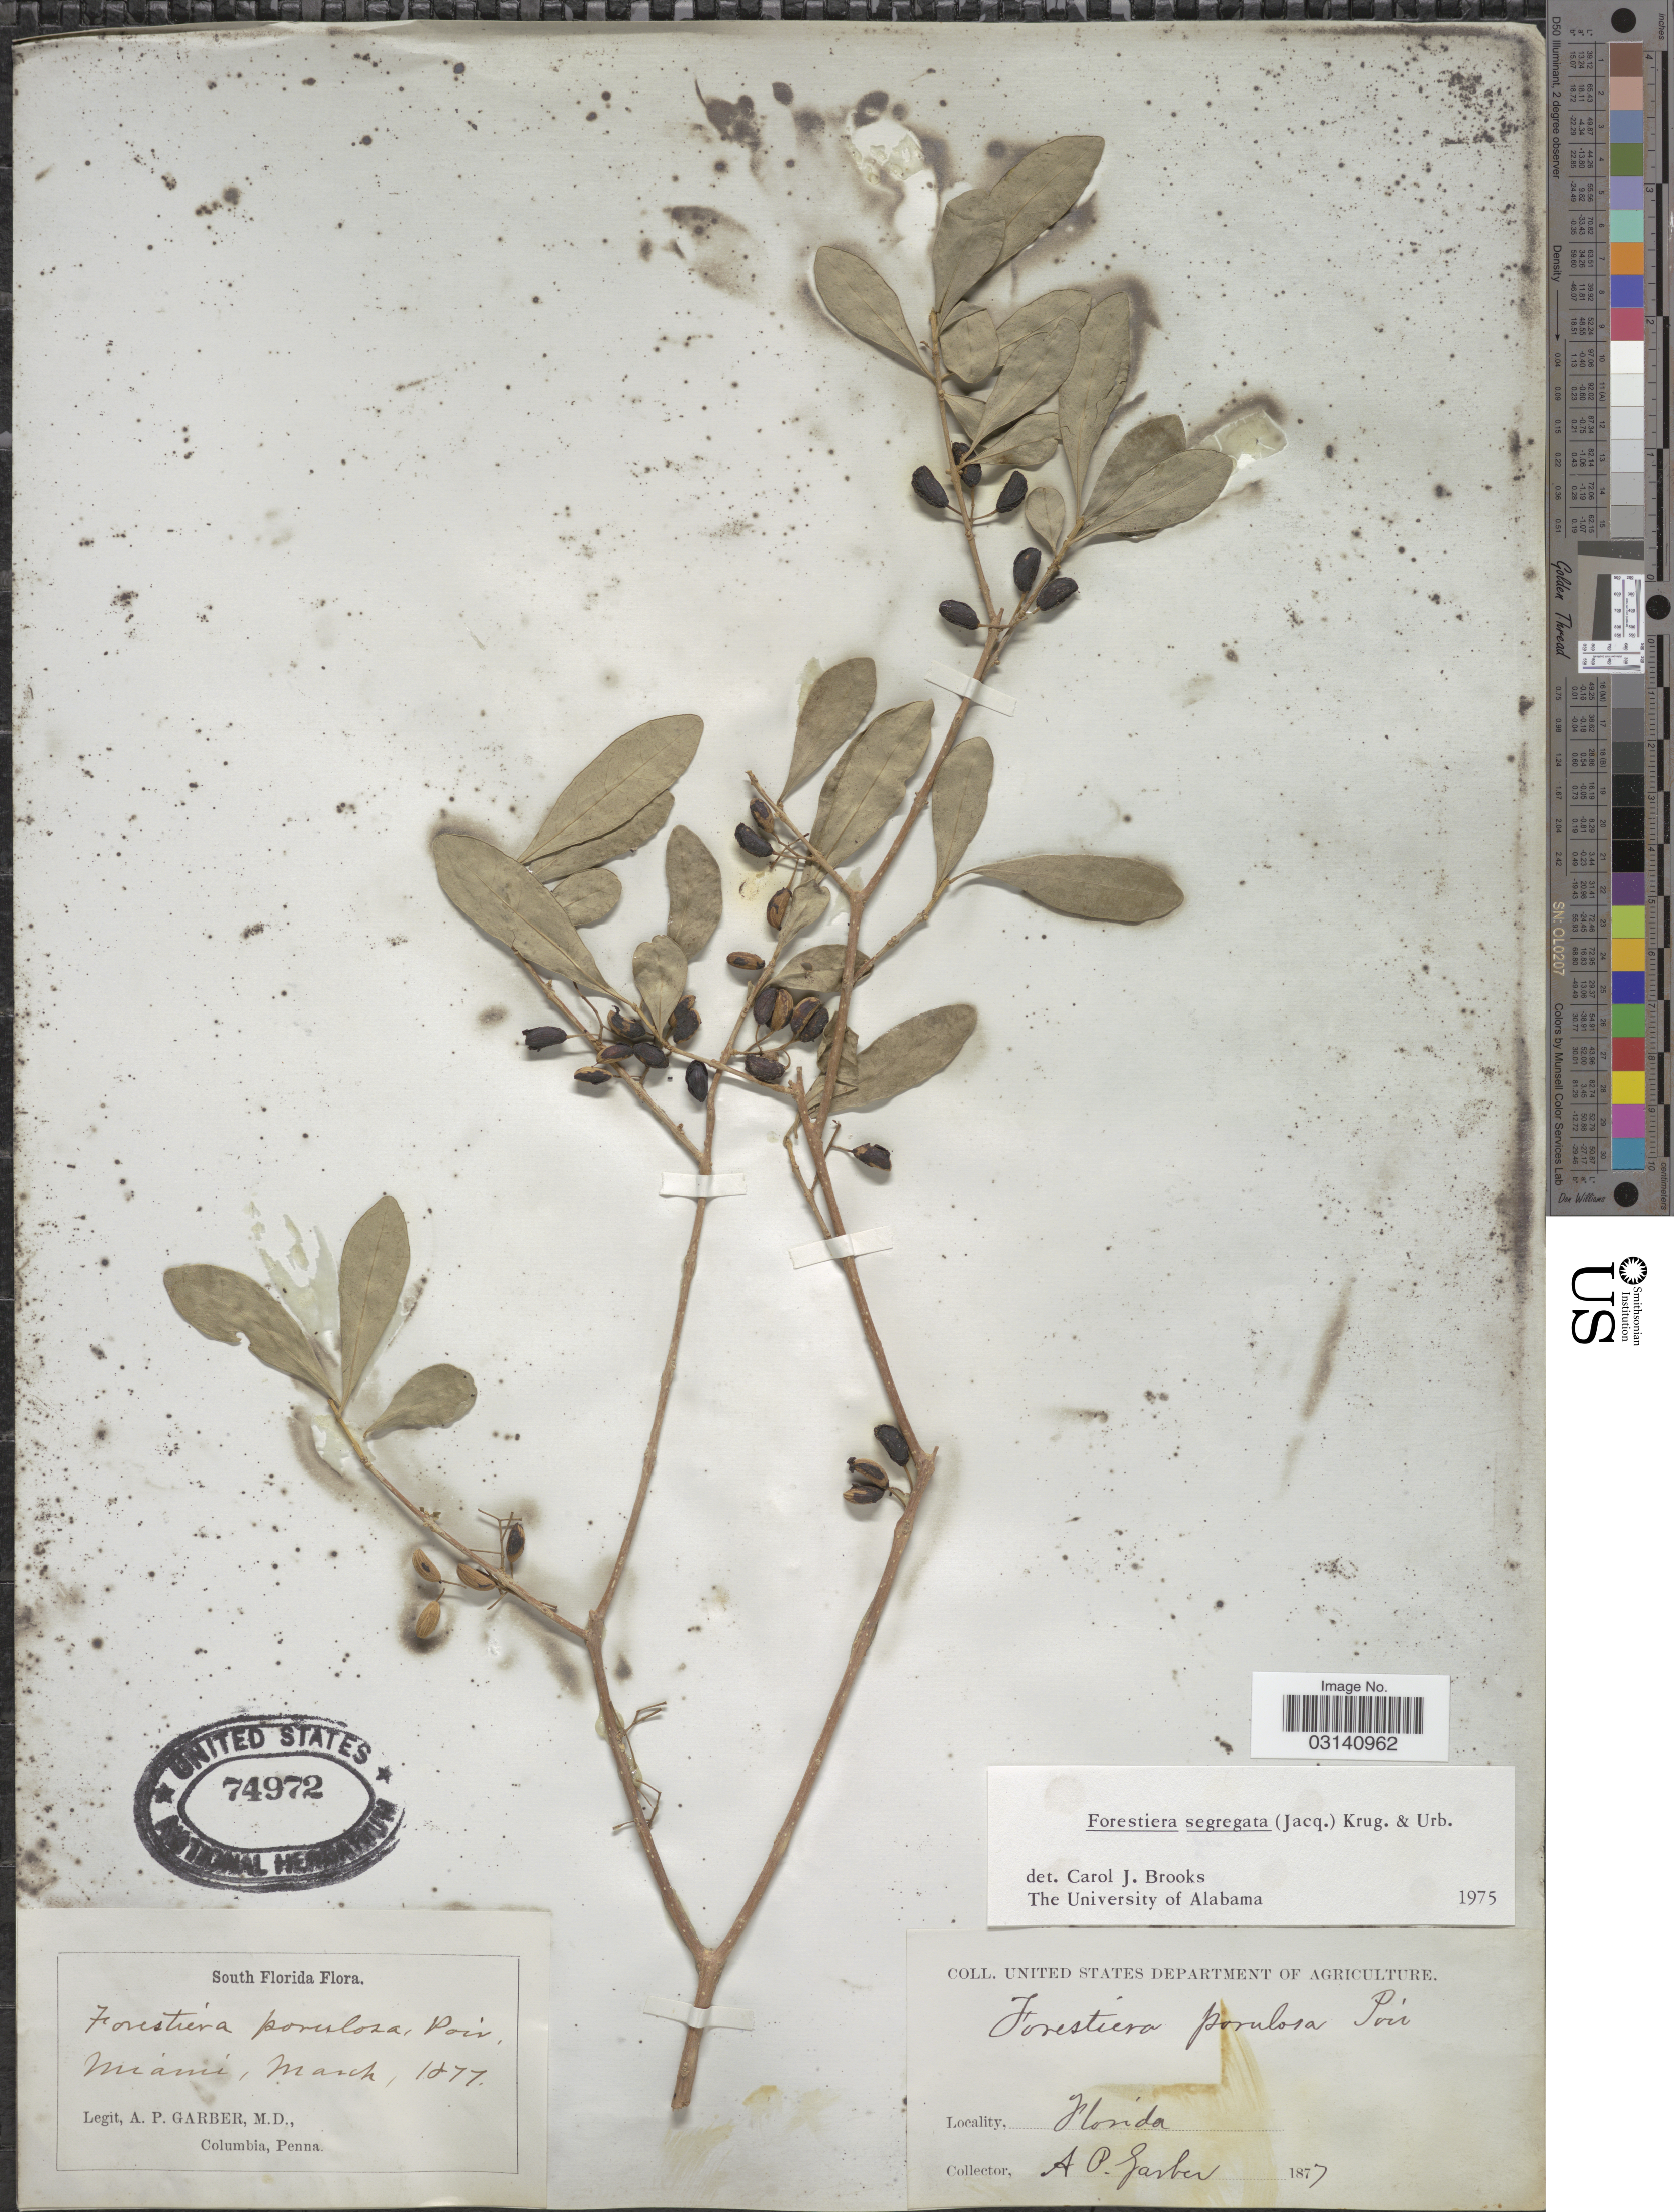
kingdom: Plantae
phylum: Tracheophyta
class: Magnoliopsida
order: Lamiales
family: Oleaceae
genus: Forestiera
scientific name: Forestiera segregata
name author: (Jacq.) Krug & Urb.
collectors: A. P. Garber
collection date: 1877-03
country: United States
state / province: Florida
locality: South Florida. Miami.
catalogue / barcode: US 74972